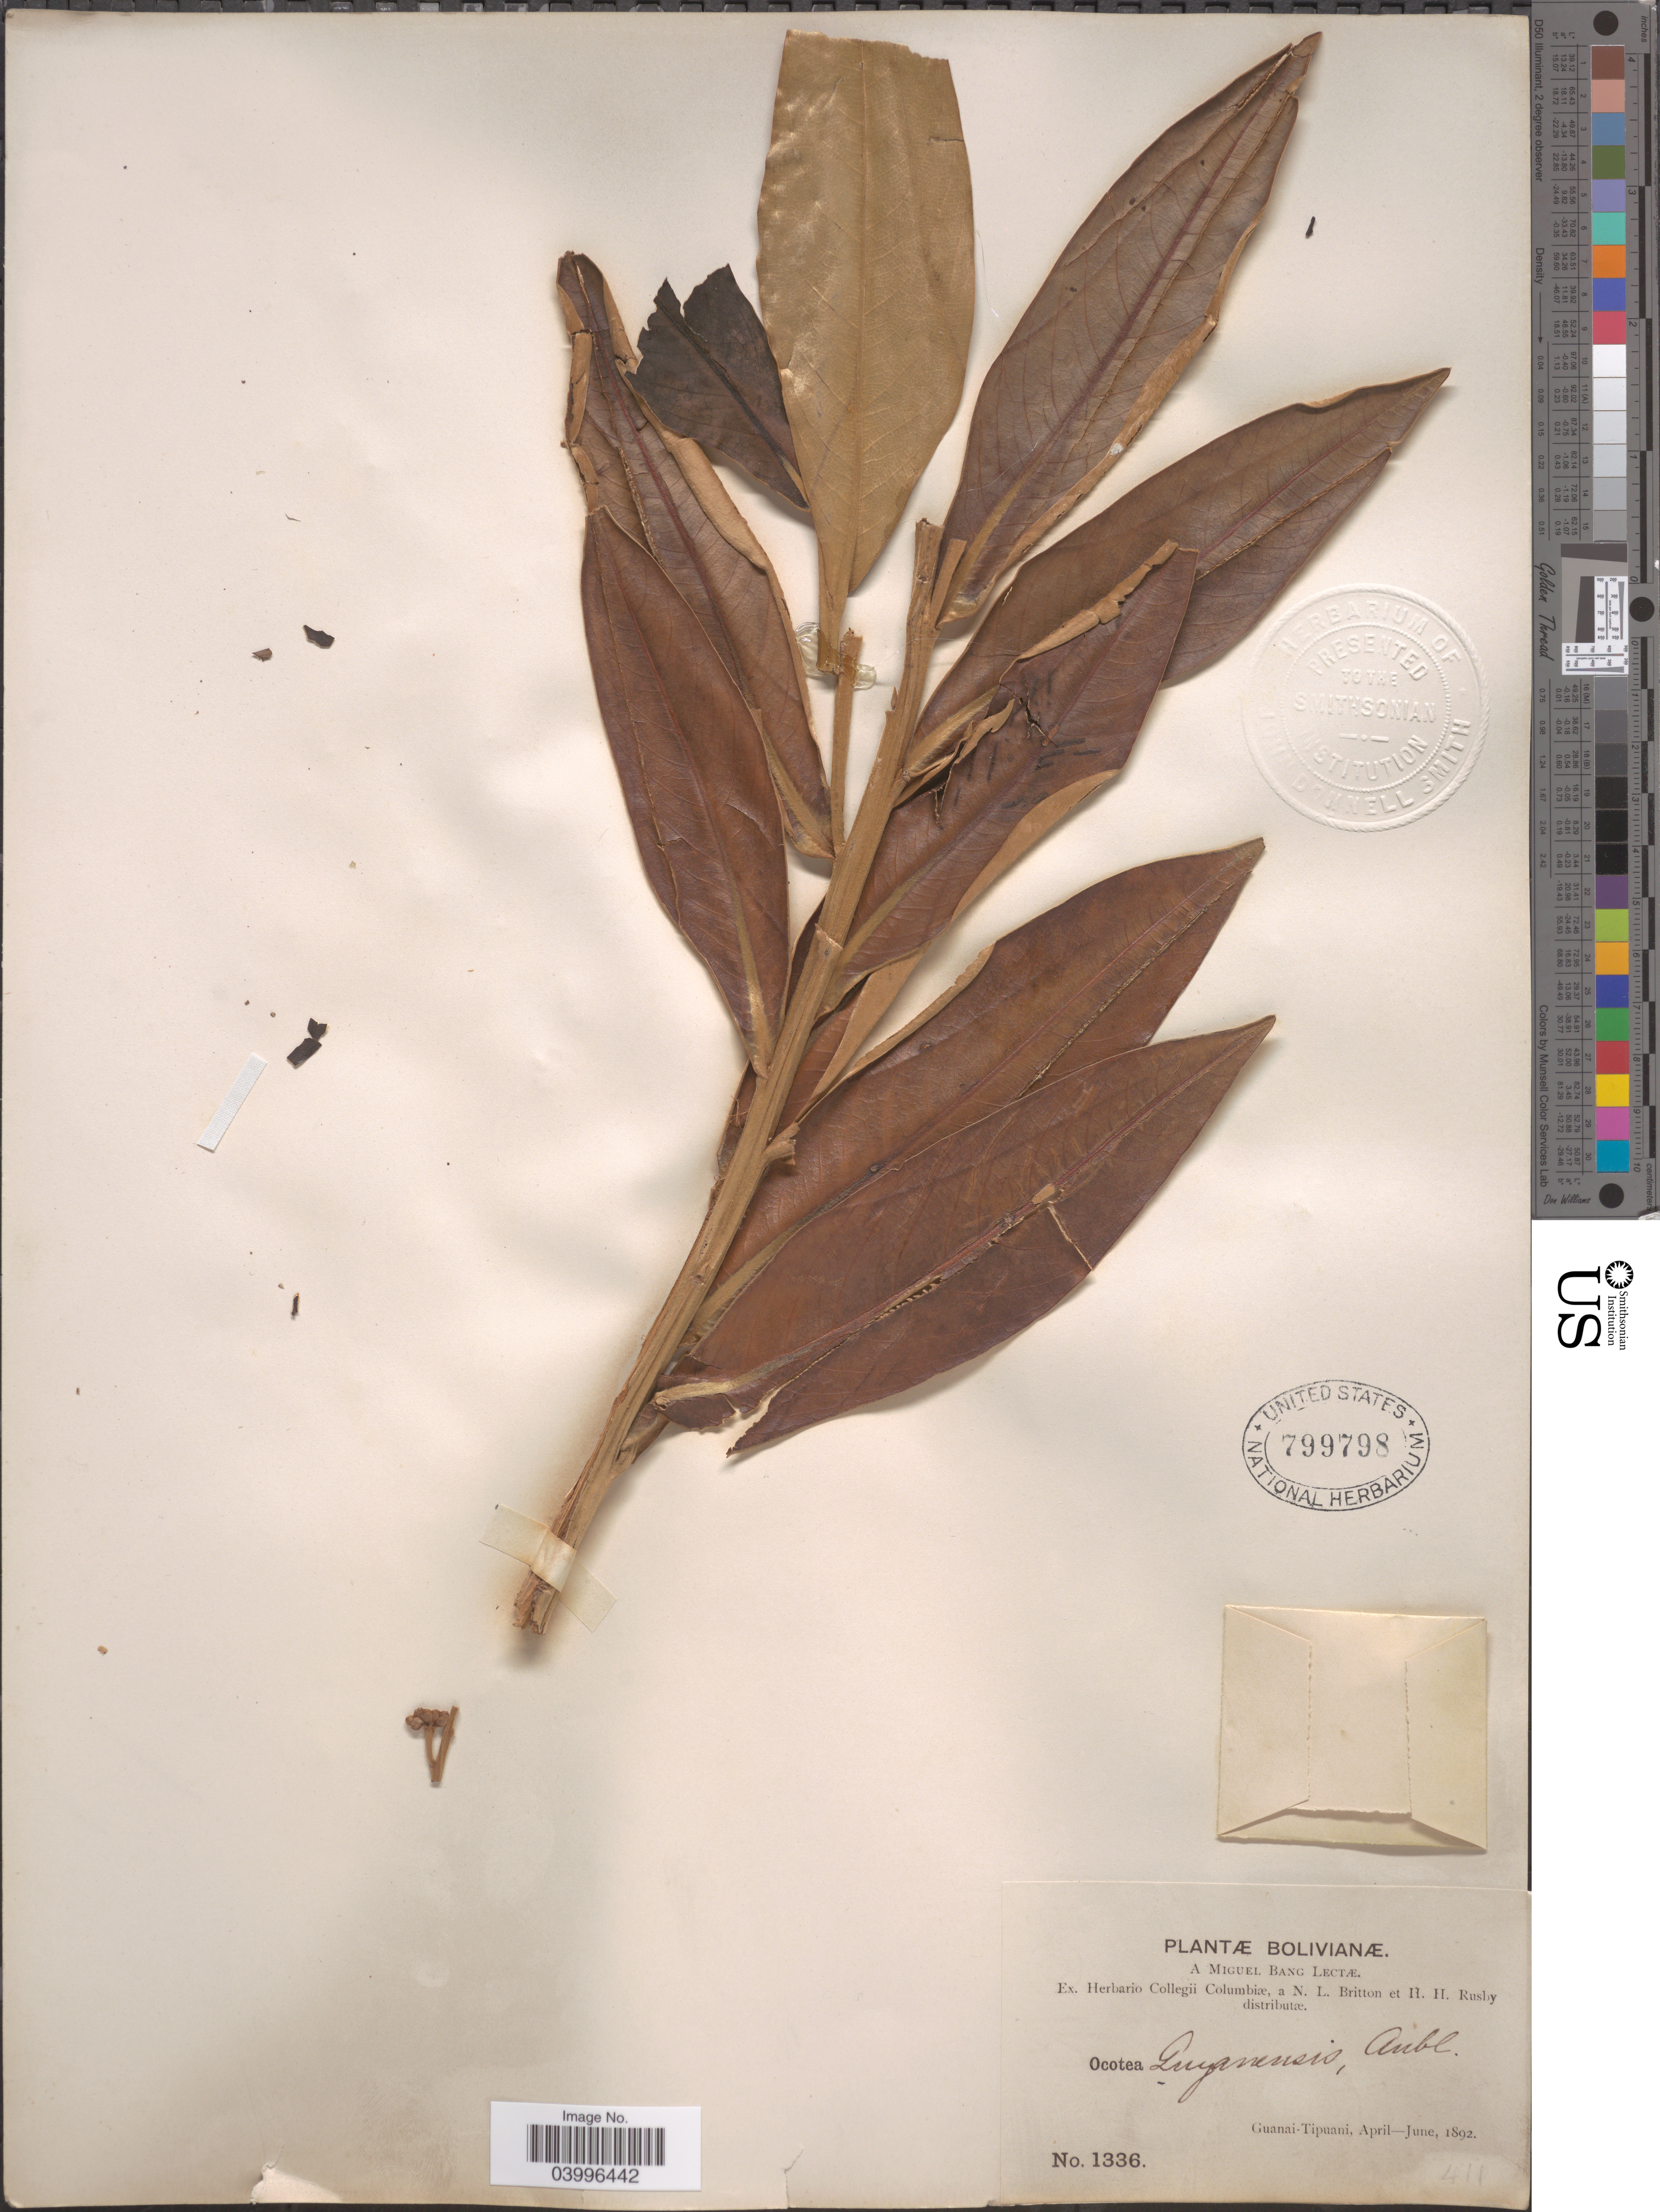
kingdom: Plantae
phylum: Tracheophyta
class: Magnoliopsida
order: Laurales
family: Lauraceae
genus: Ocotea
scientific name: Ocotea guianensis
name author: Aubl.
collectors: M. Bang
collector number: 1336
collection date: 1892-04/1892-06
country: Bolivia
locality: Guanai-Tipuani.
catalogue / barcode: US 799798